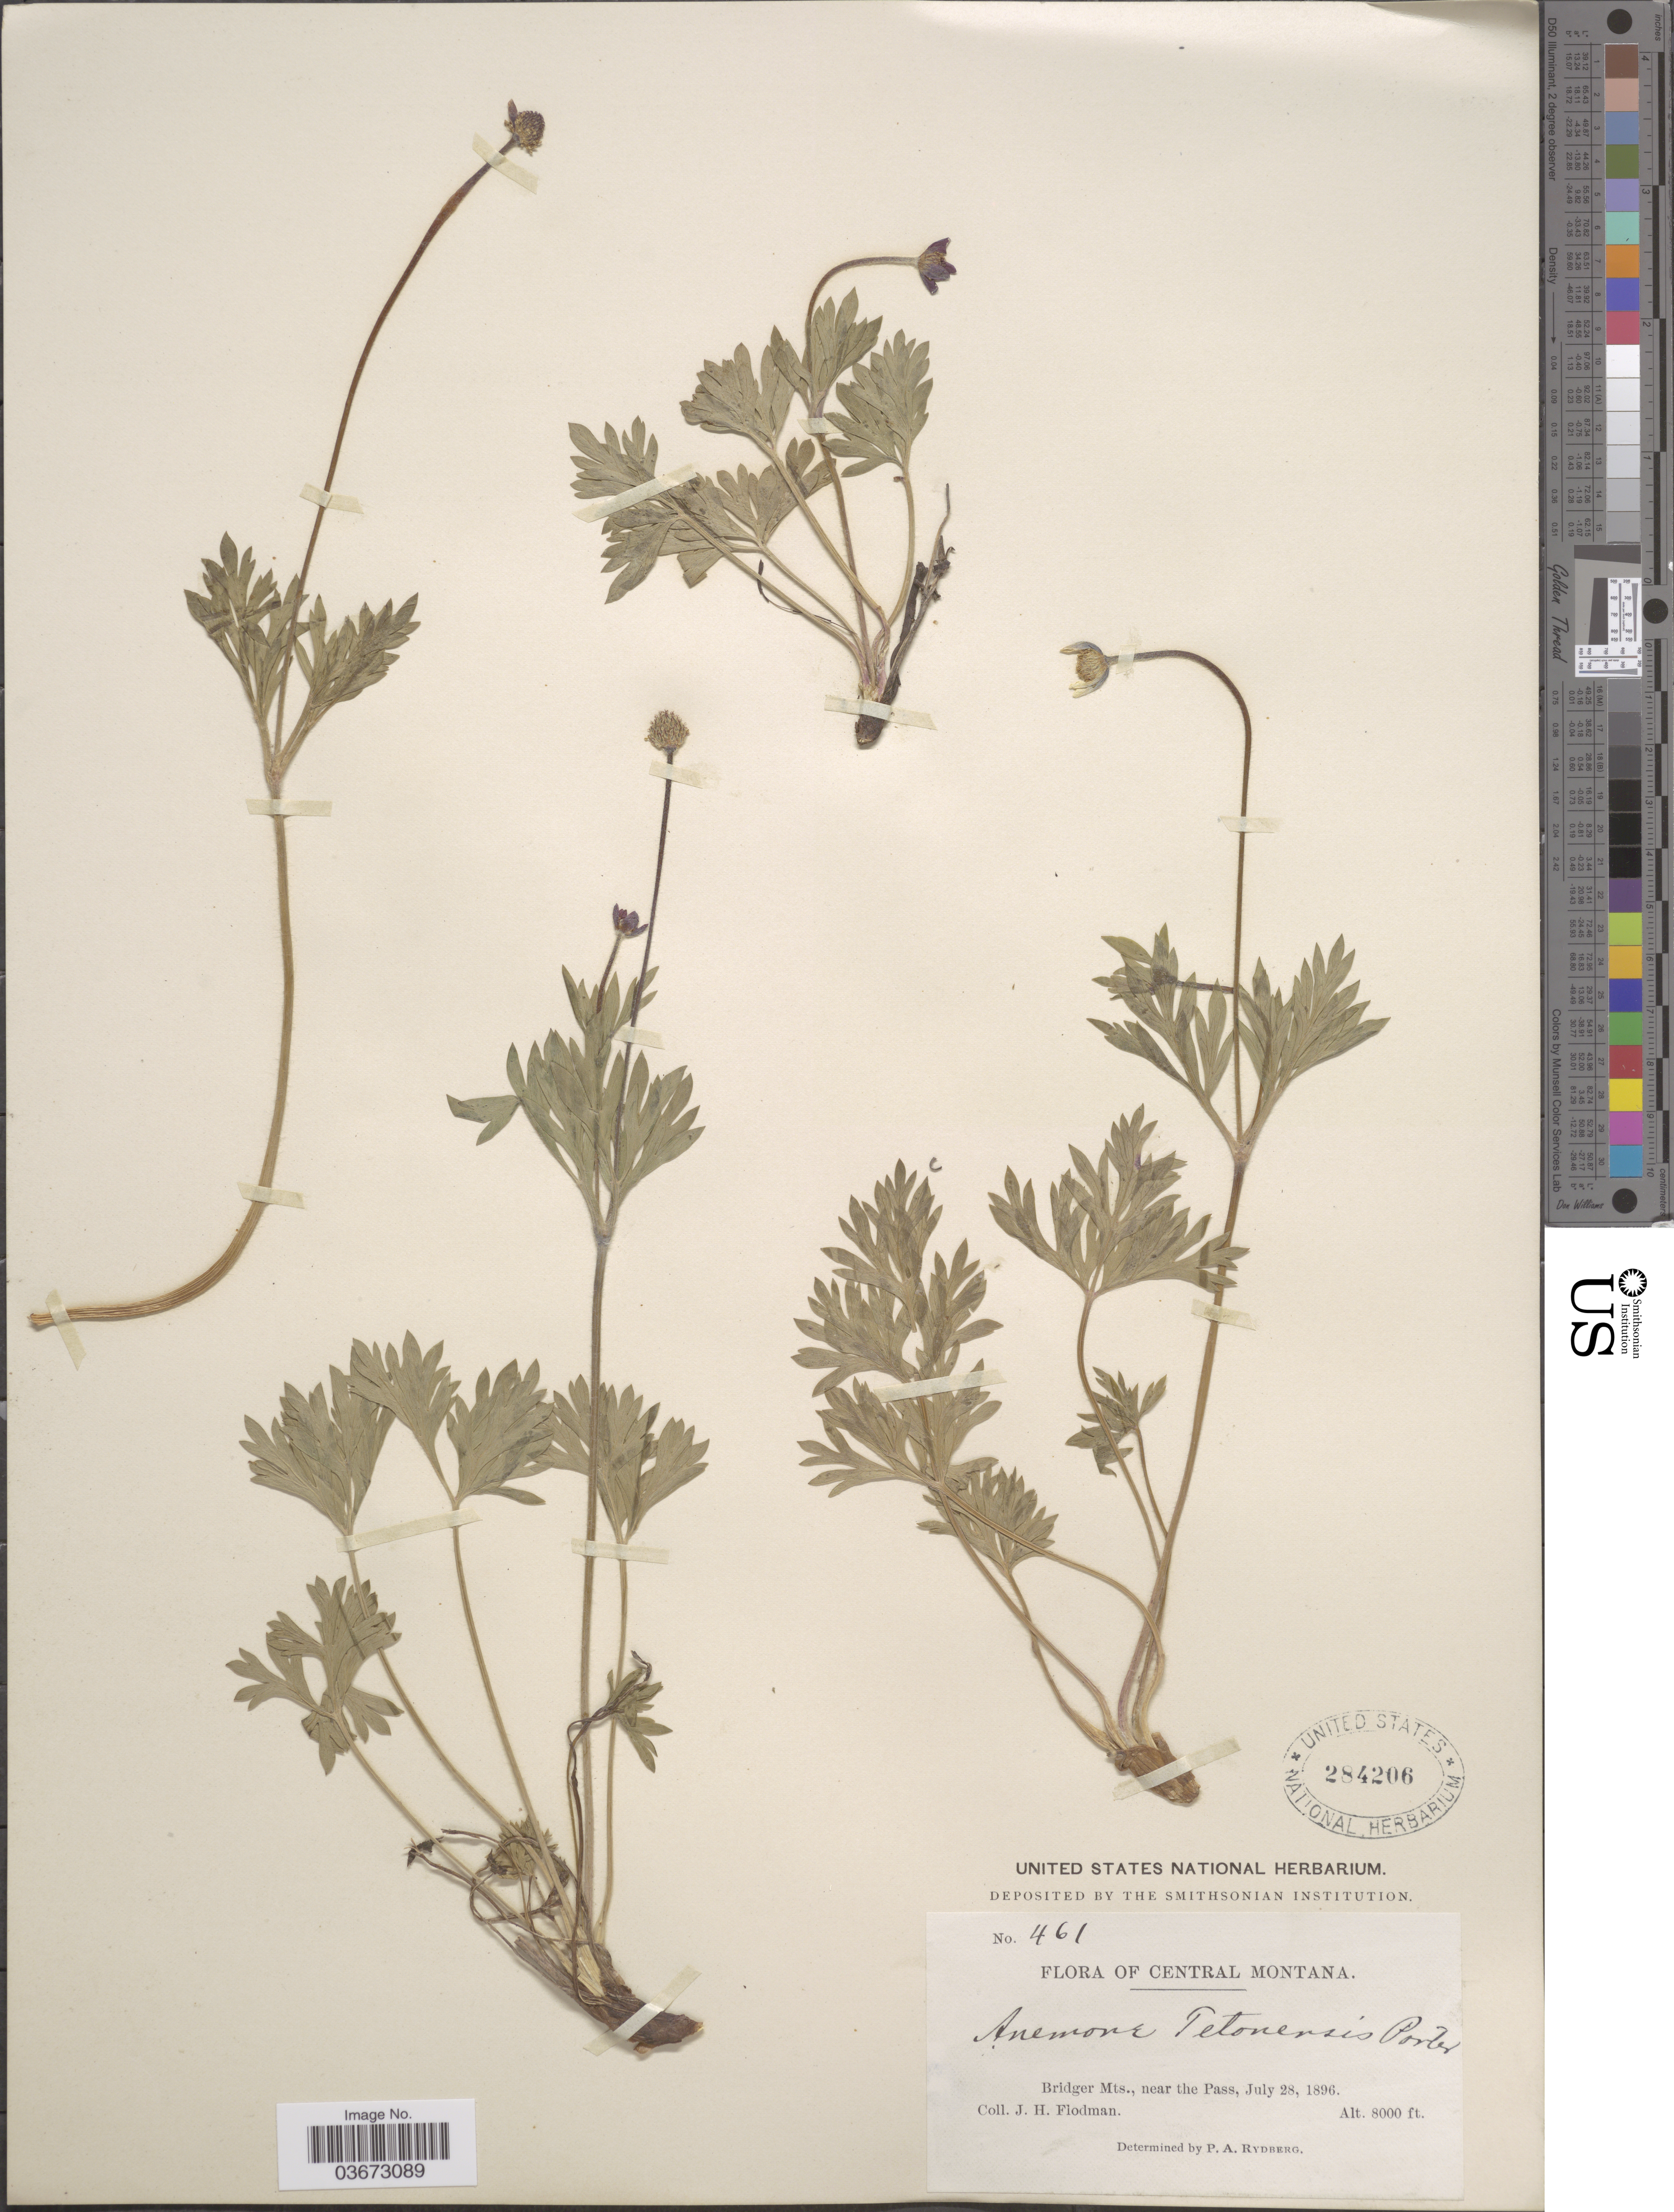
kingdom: Plantae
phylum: Tracheophyta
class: Magnoliopsida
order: Ranunculales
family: Ranunculaceae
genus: Anemone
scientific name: Anemone tetonensis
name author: Porter ex Britton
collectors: J. Flodman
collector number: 461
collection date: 1896-07-28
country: United States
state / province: Montana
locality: Central Montana. Bridger Mts., near the Pass.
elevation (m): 2438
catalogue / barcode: US 284206